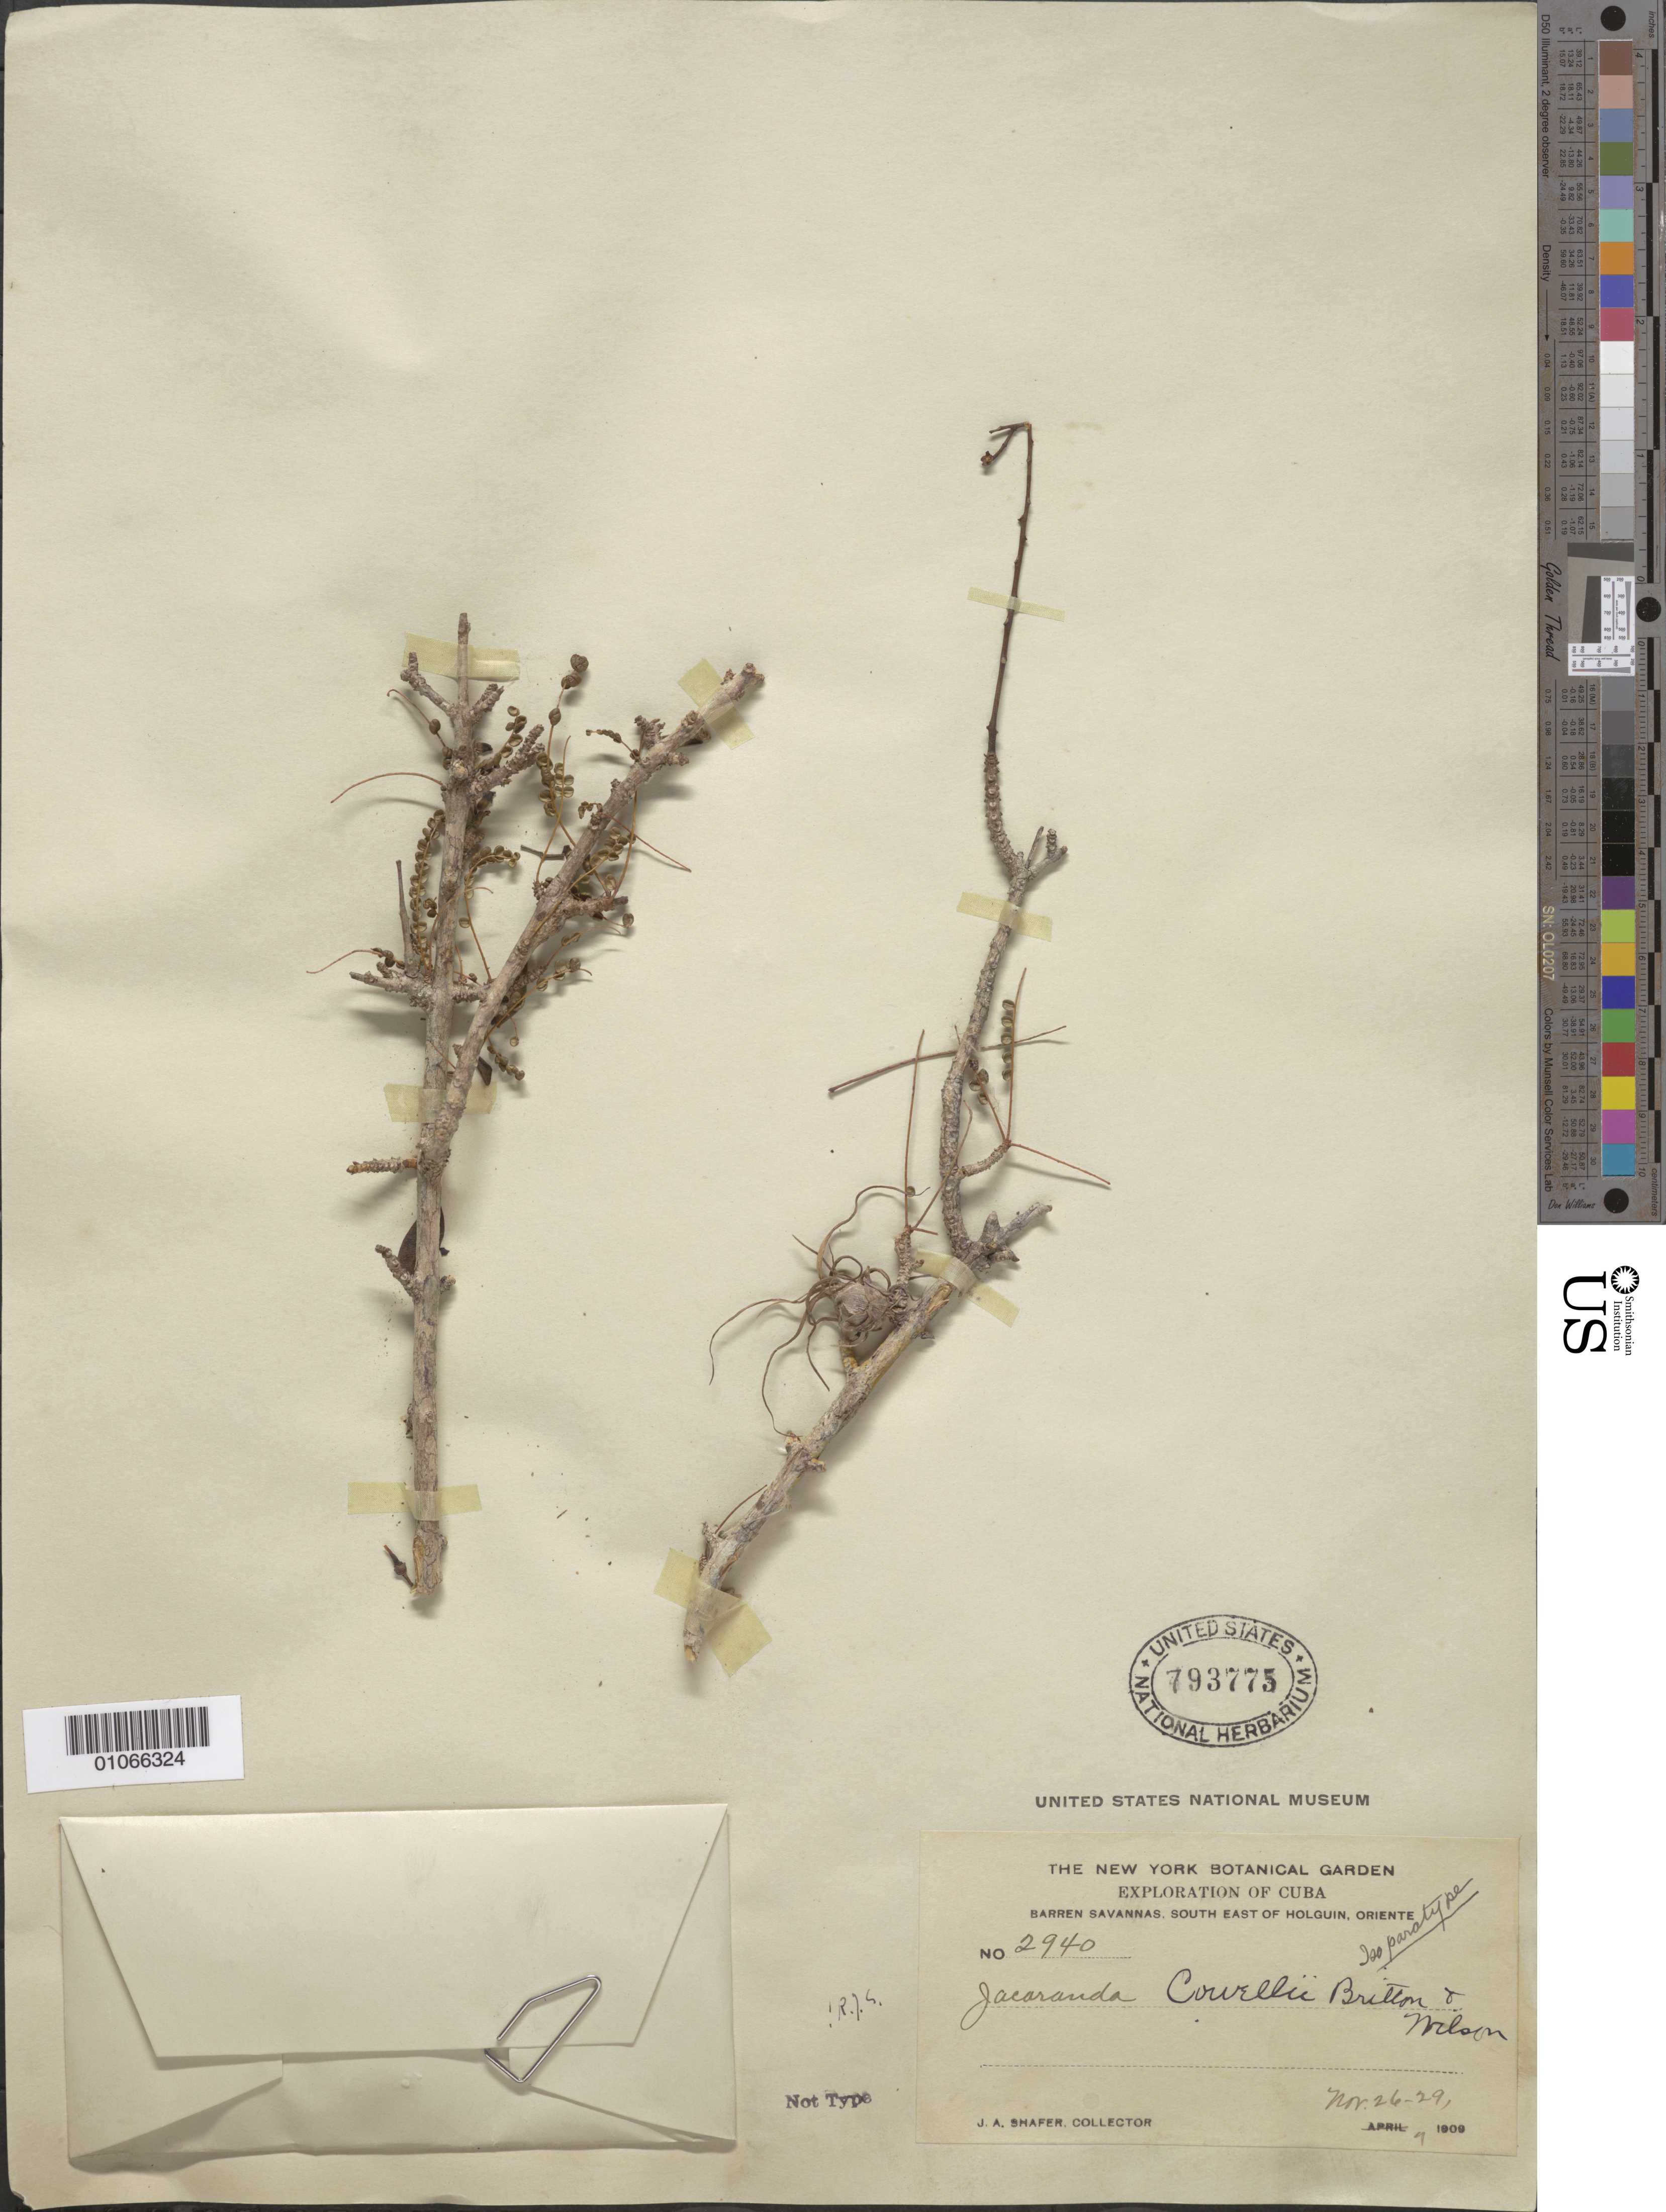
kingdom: Plantae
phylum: Tracheophyta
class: Magnoliopsida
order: Lamiales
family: Bignoniaceae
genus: Jacaranda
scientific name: Jacaranda caerulea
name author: (L.) J. St.-Hil.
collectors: J. A. Shafer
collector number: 2940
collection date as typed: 26 Nov 1909 to 29 Nov 1909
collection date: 1909-11-26/1909-11-29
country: Cuba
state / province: Holguín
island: Cuba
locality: Barren Savannas, southeast of Holguin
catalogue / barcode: US 793775